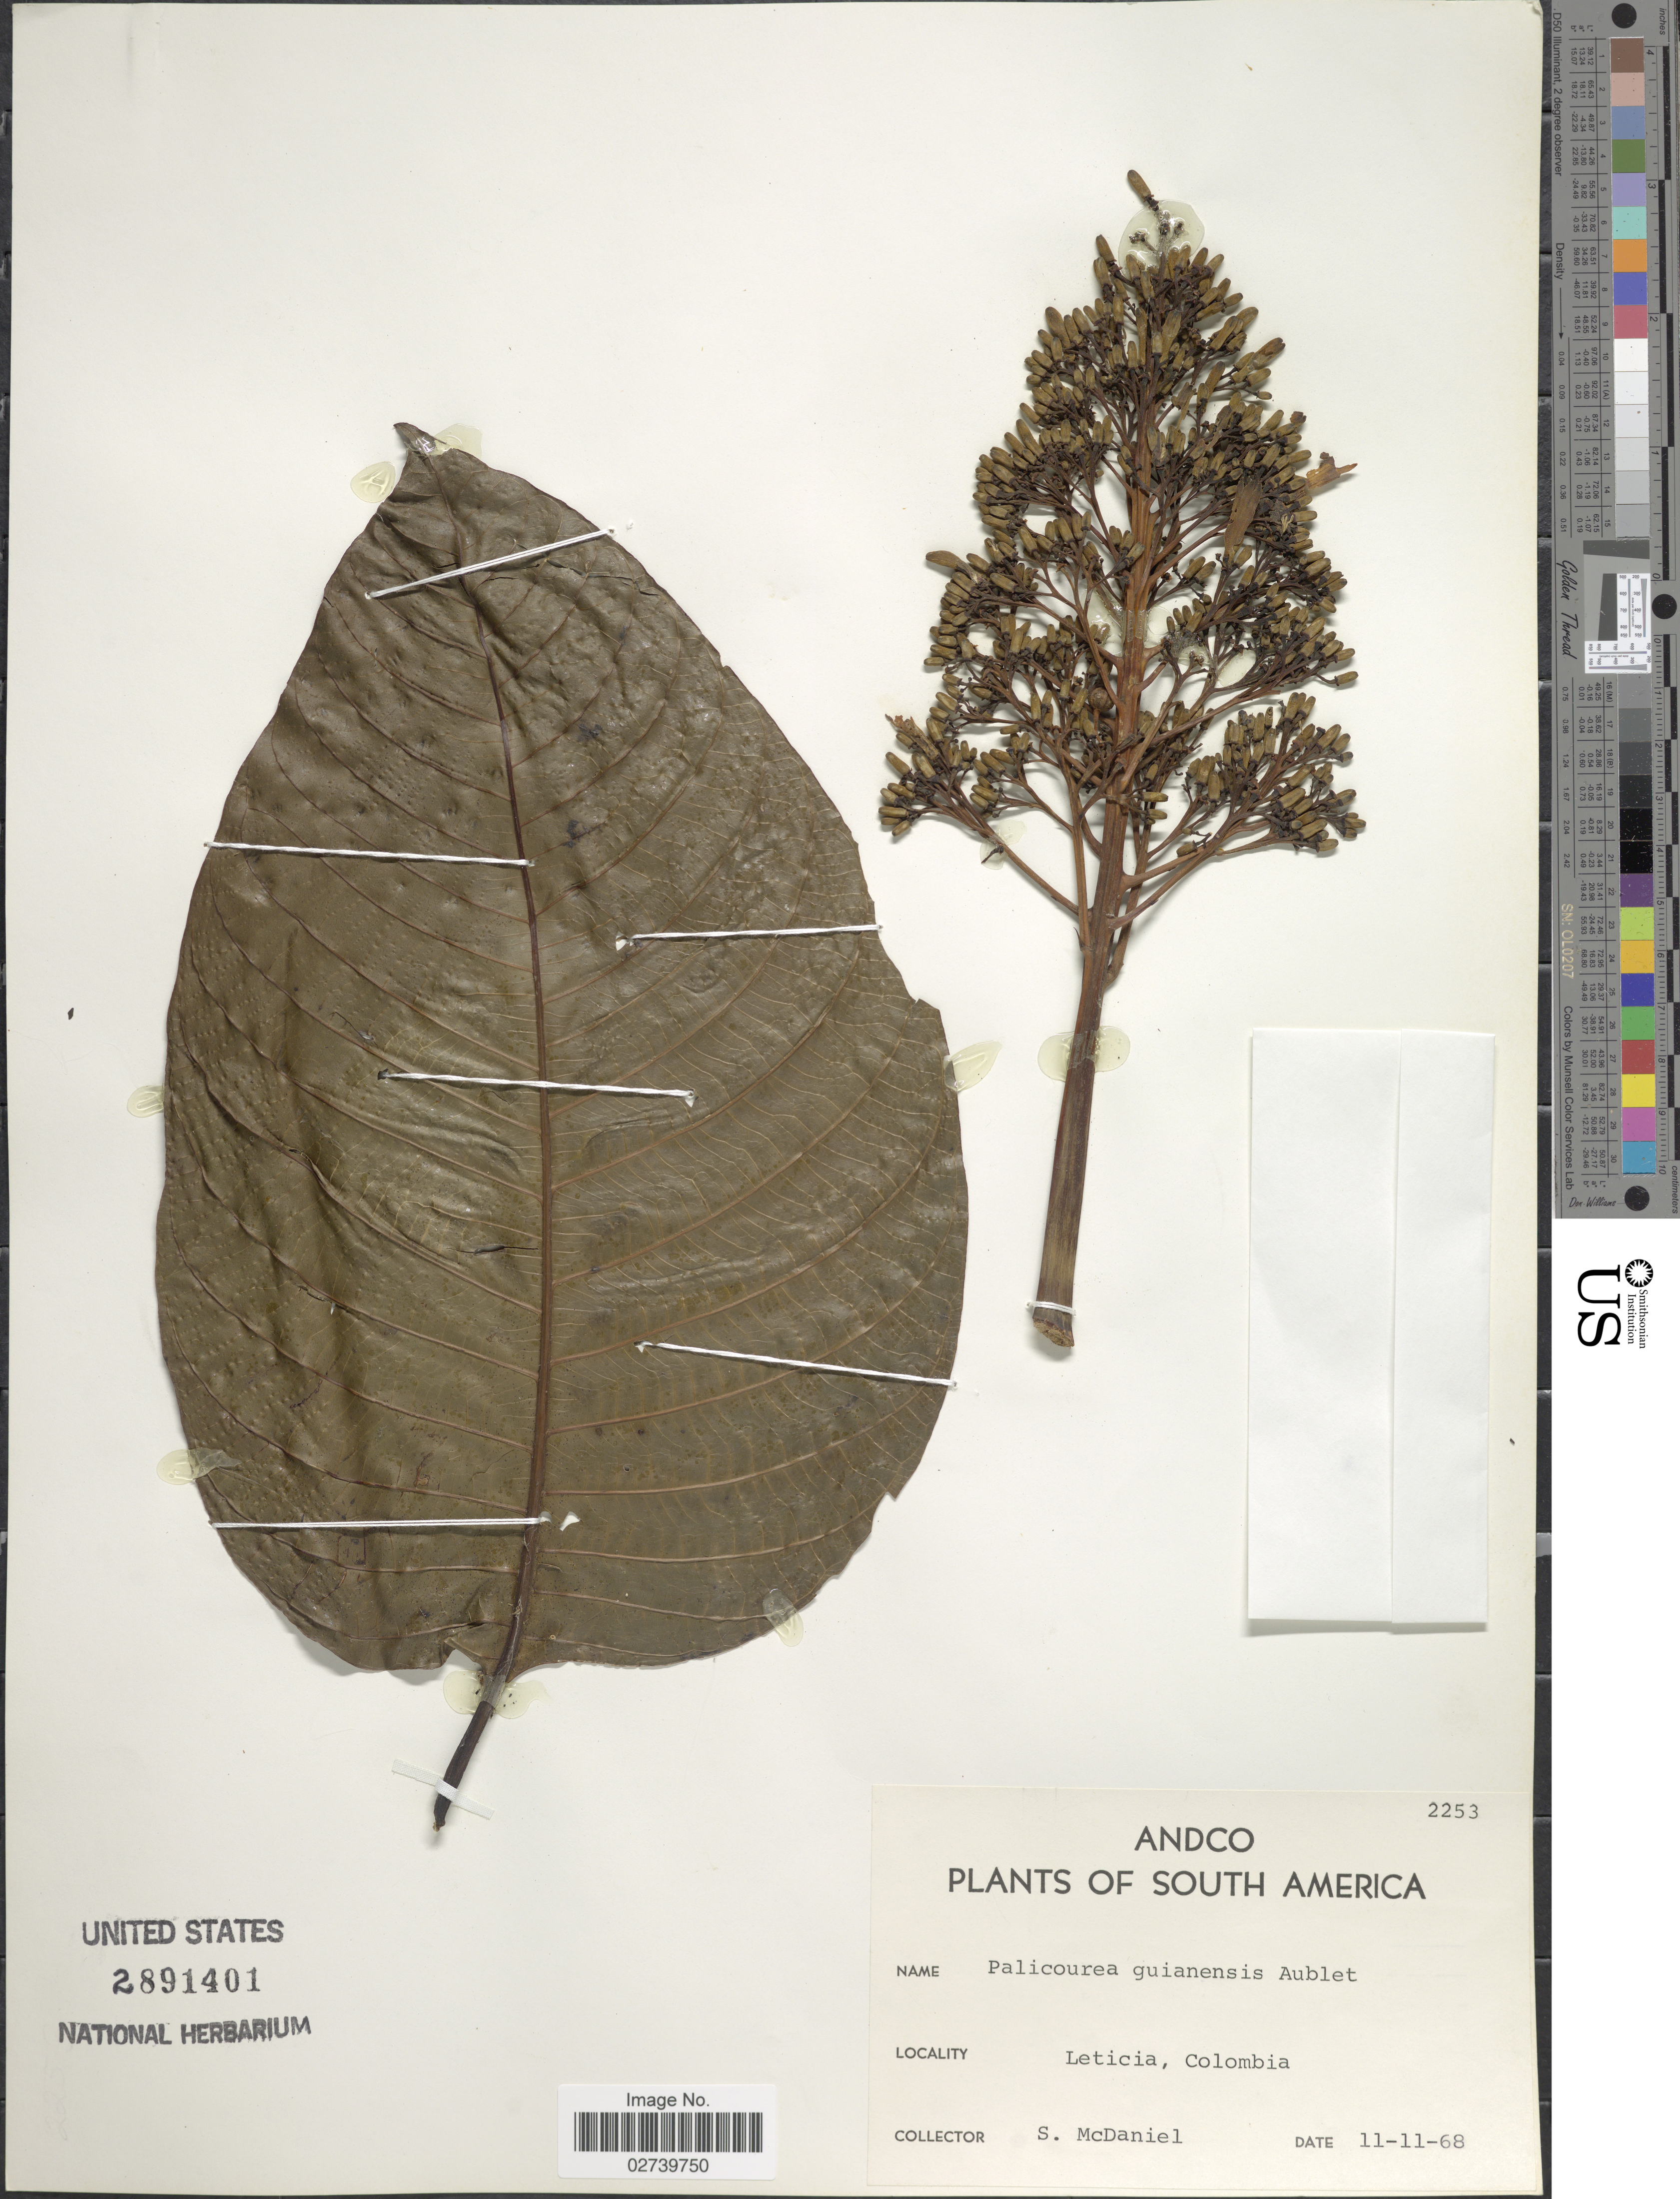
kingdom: Plantae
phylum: Tracheophyta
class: Magnoliopsida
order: Gentianales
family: Rubiaceae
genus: Palicourea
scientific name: Palicourea guianensis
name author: Aubl.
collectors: S. McDaniel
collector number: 2253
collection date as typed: Transcribed d/m/y: 11/11/68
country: Colombia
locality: Leticia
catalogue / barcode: US 2891401